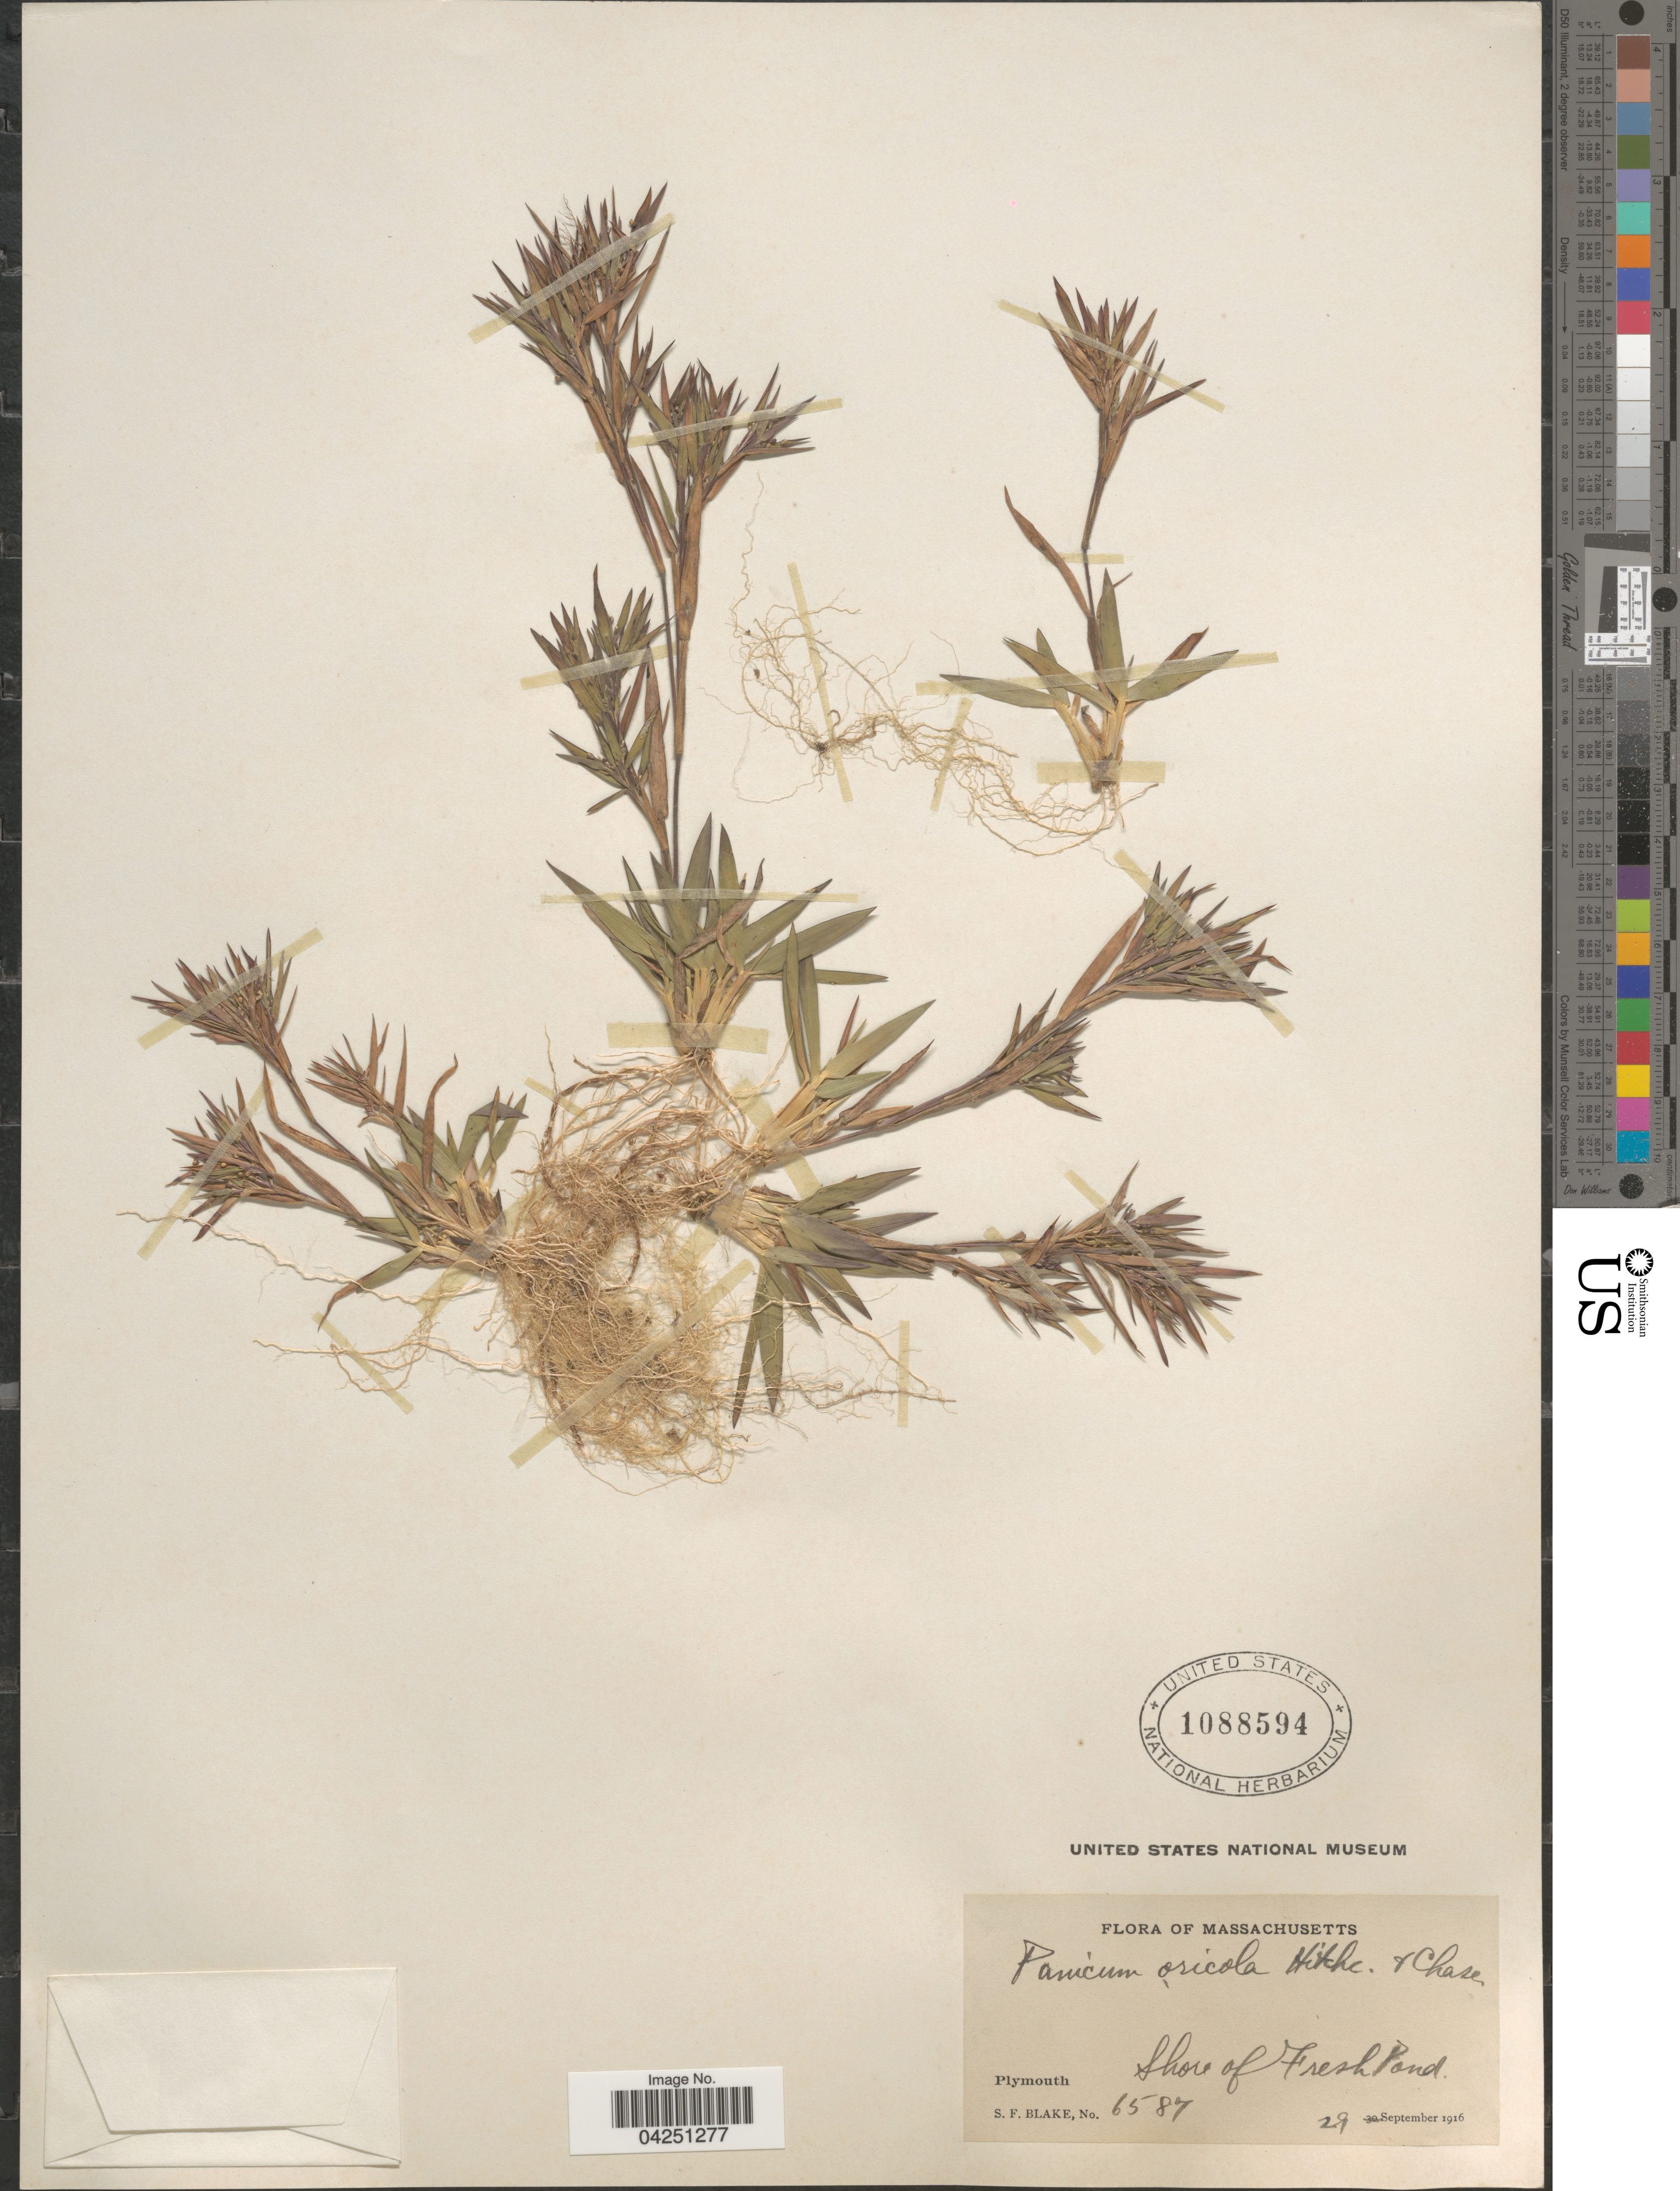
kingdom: Plantae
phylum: Tracheophyta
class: Liliopsida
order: Poales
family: Poaceae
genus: Dichanthelium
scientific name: Dichanthelium acuminatum var. acuminatum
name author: (Sw.) Gould & C.A. Clark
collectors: S. Blake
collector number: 6587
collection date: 1916-09-29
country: United States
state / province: Massachusetts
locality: Plymouth. Shore of Fresh Pond.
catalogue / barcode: US 1088594